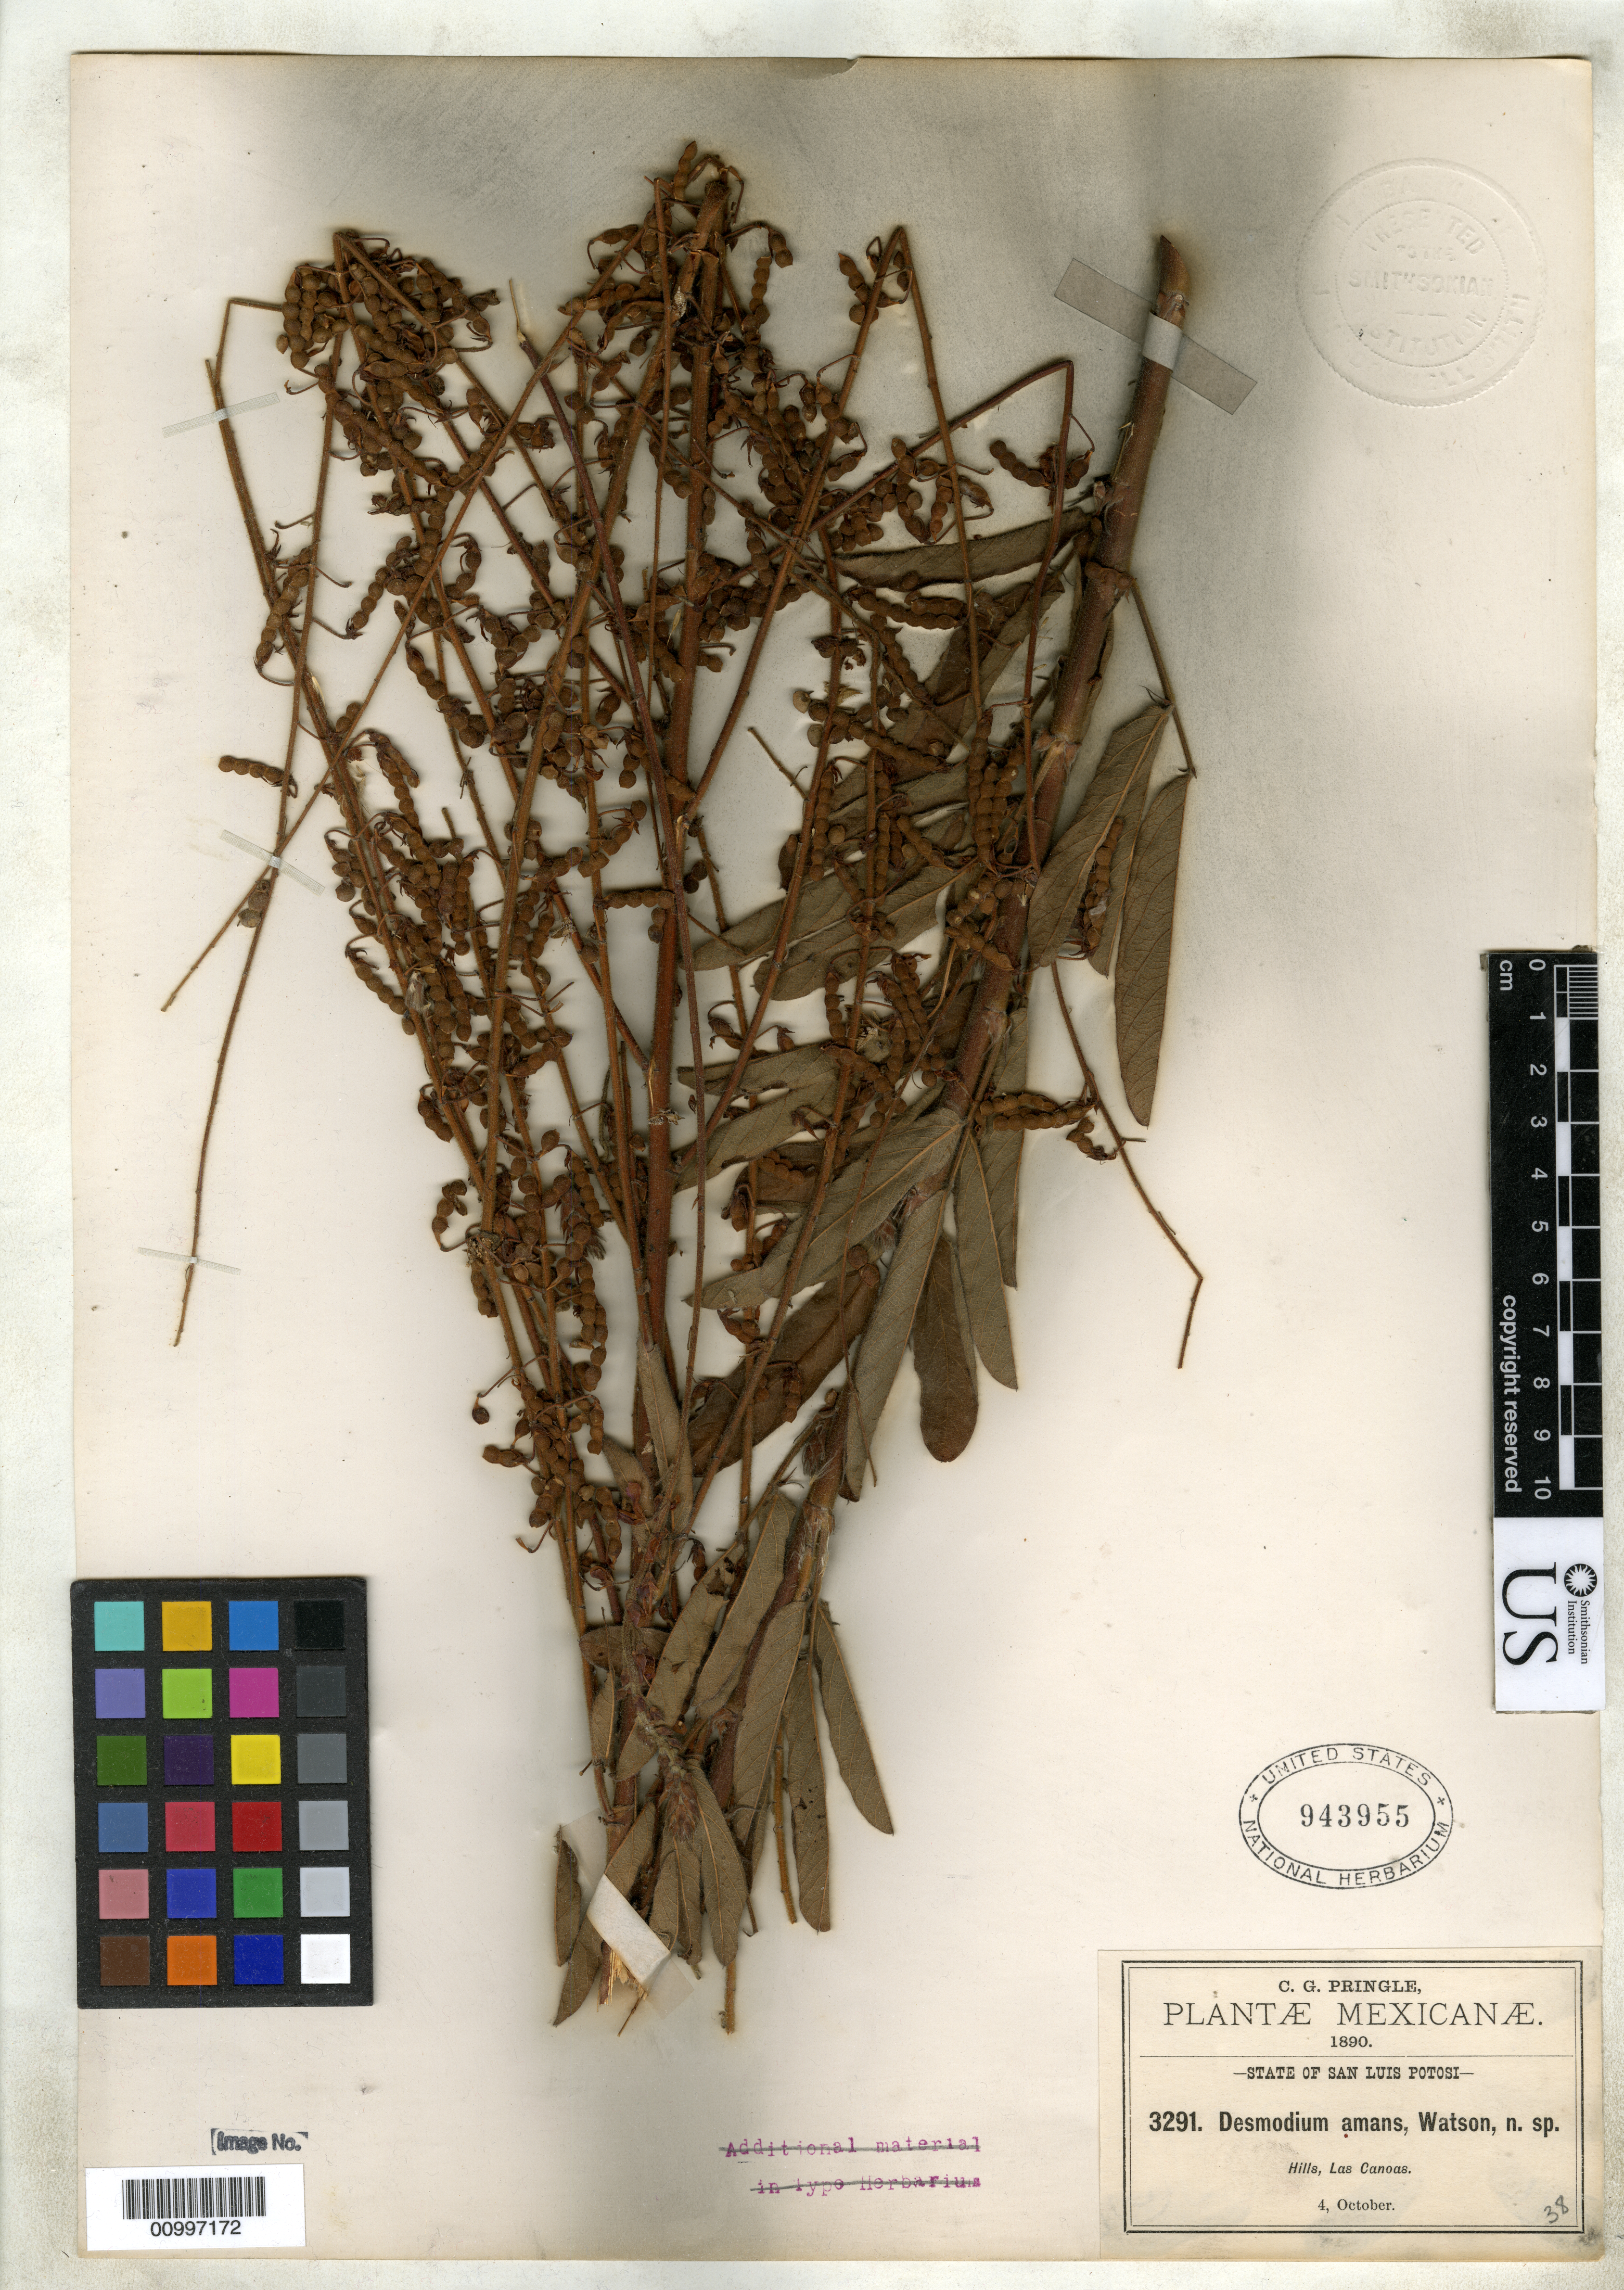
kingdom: Plantae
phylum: Tracheophyta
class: Magnoliopsida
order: Fabales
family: Fabaceae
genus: Desmodium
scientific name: Desmodium amans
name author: S. Watson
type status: Isotype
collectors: C. G. Pringle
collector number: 3291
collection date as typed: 04 Oct 1890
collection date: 1890-10-04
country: Mexico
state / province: San Luis Potosí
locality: Hills, Las Canoas.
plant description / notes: From the herbarium of J. Donnell Smith.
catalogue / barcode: US 943955